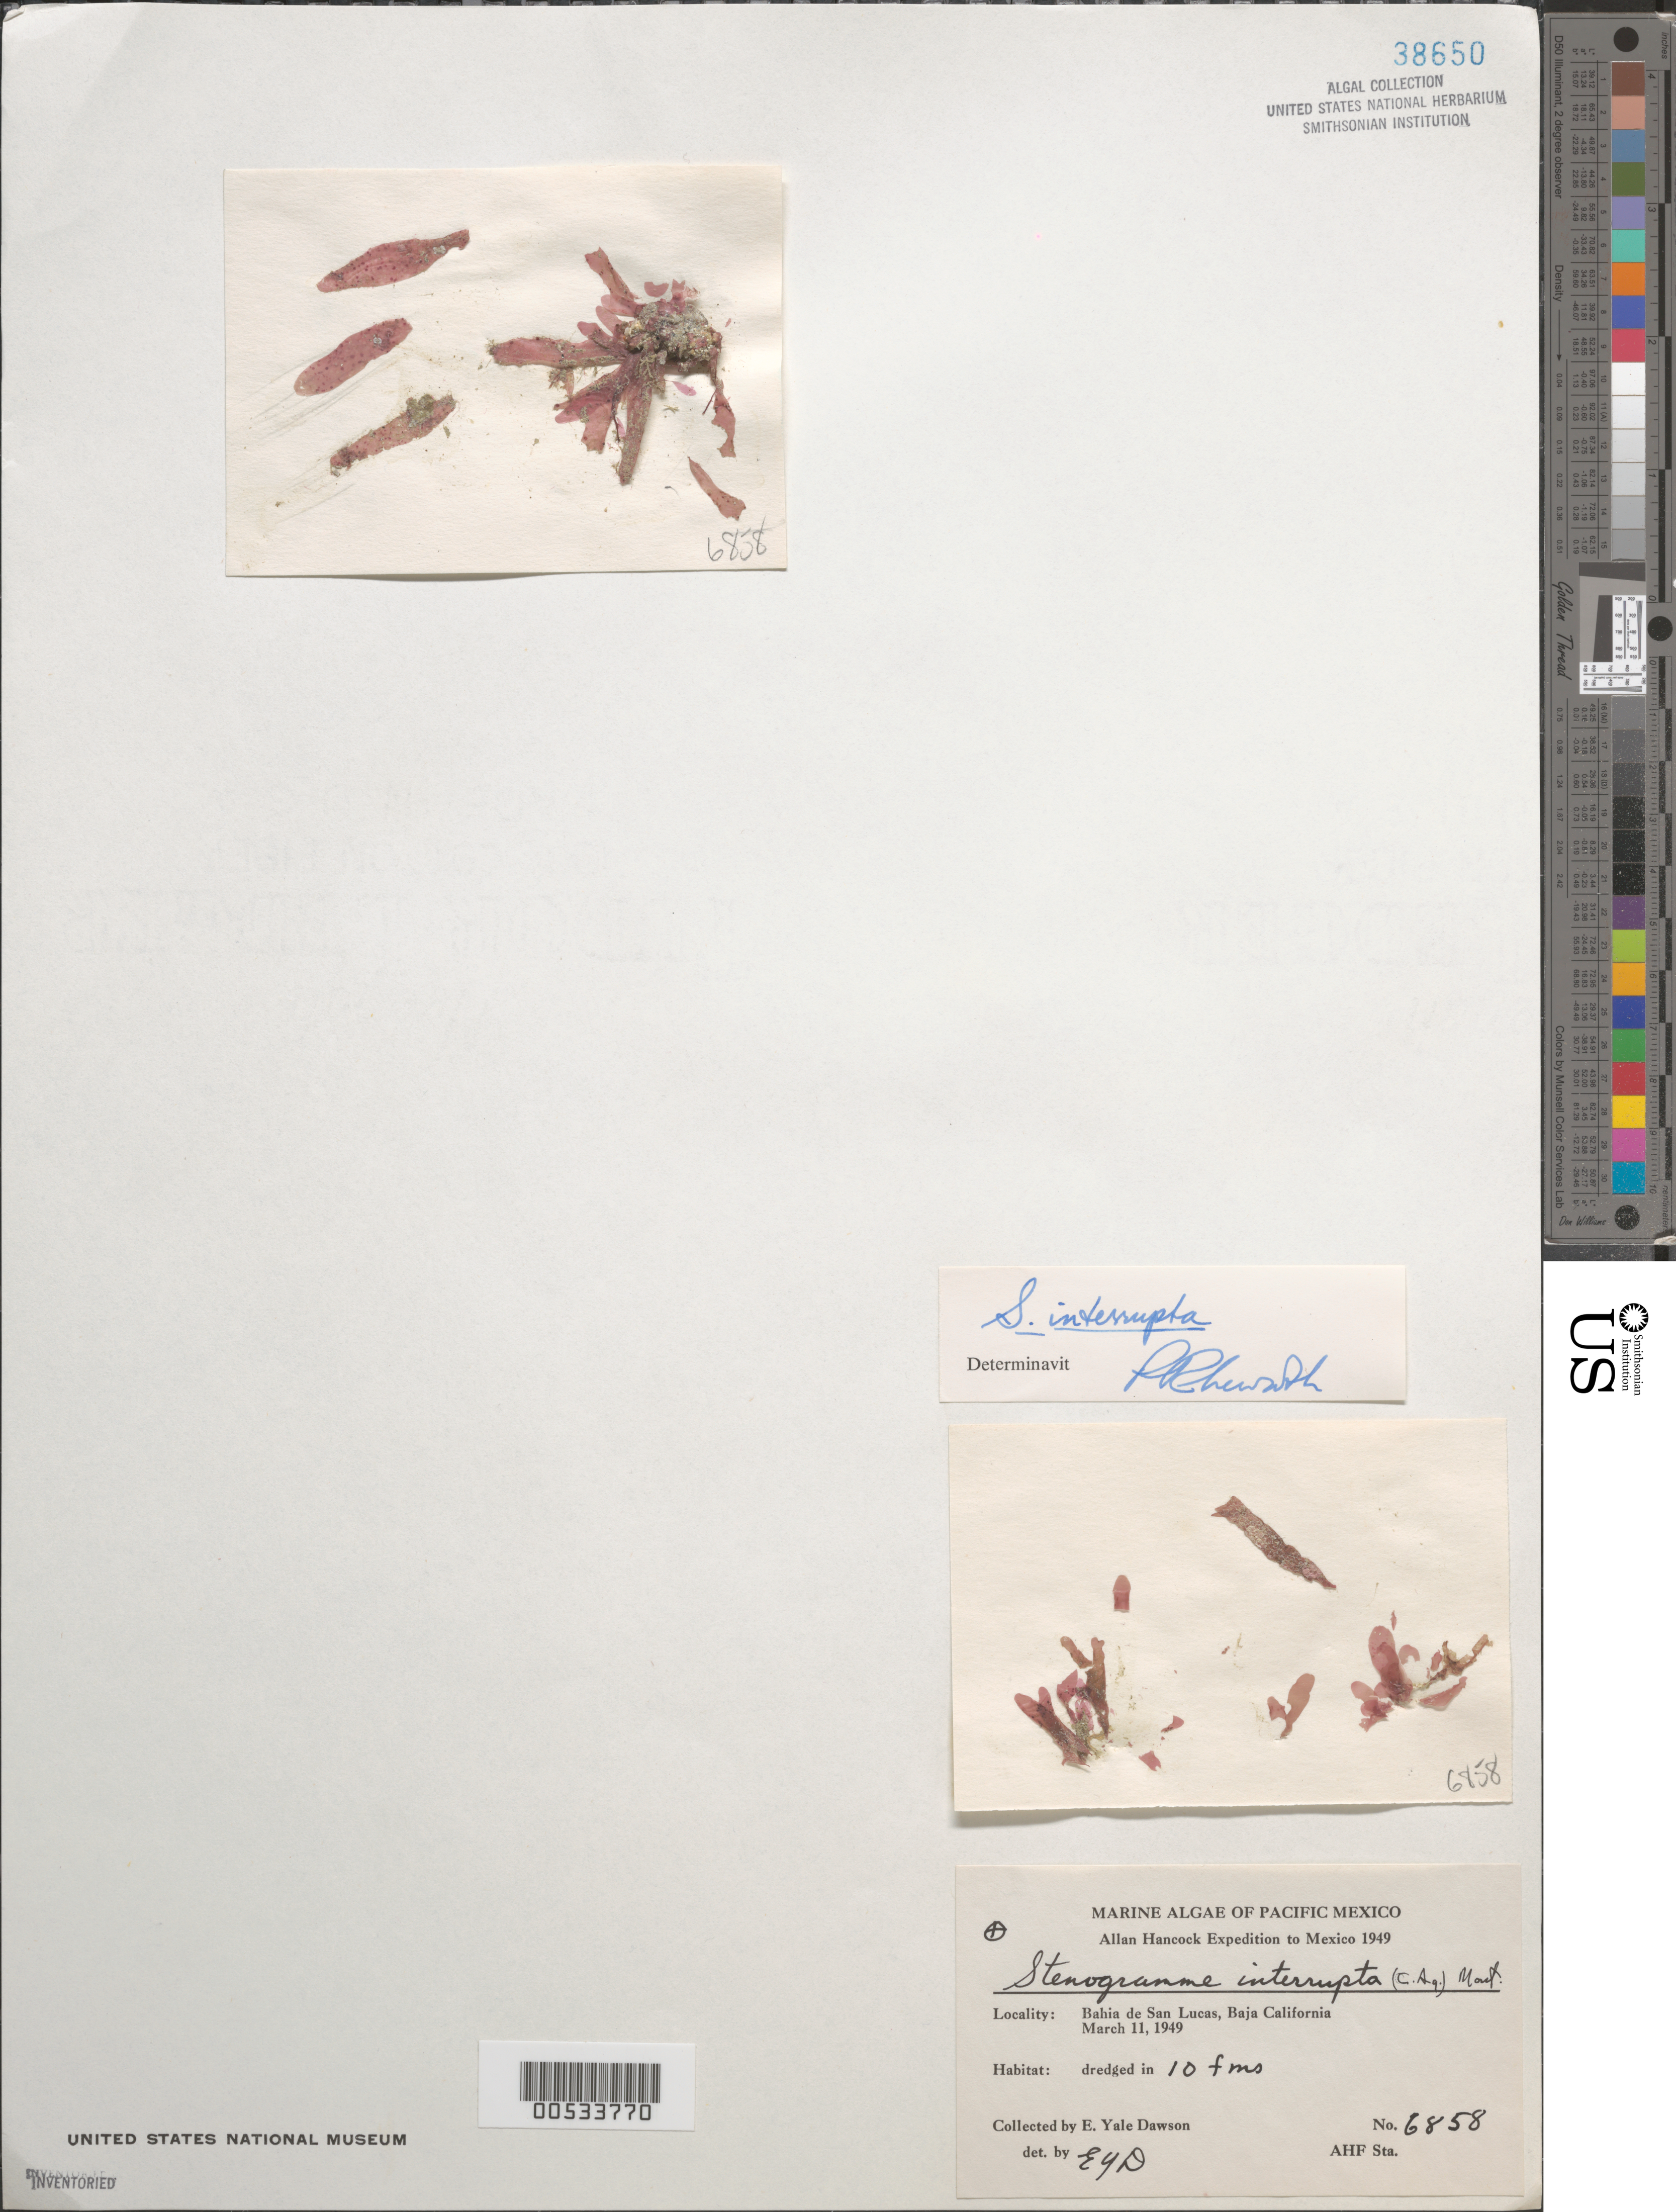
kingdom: Plantae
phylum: Rhodophyta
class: Florideophyceae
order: Gigartinales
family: Phyllophoraceae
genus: Stenogramma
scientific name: Stenogramma interruptum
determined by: Newroth, P. R.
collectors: E. Y. Dawson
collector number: EYD 6858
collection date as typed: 11 Mar 1949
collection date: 1949-03-11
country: Mexico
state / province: Baja California Sur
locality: Bahia de San Lucas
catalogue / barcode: US 38650